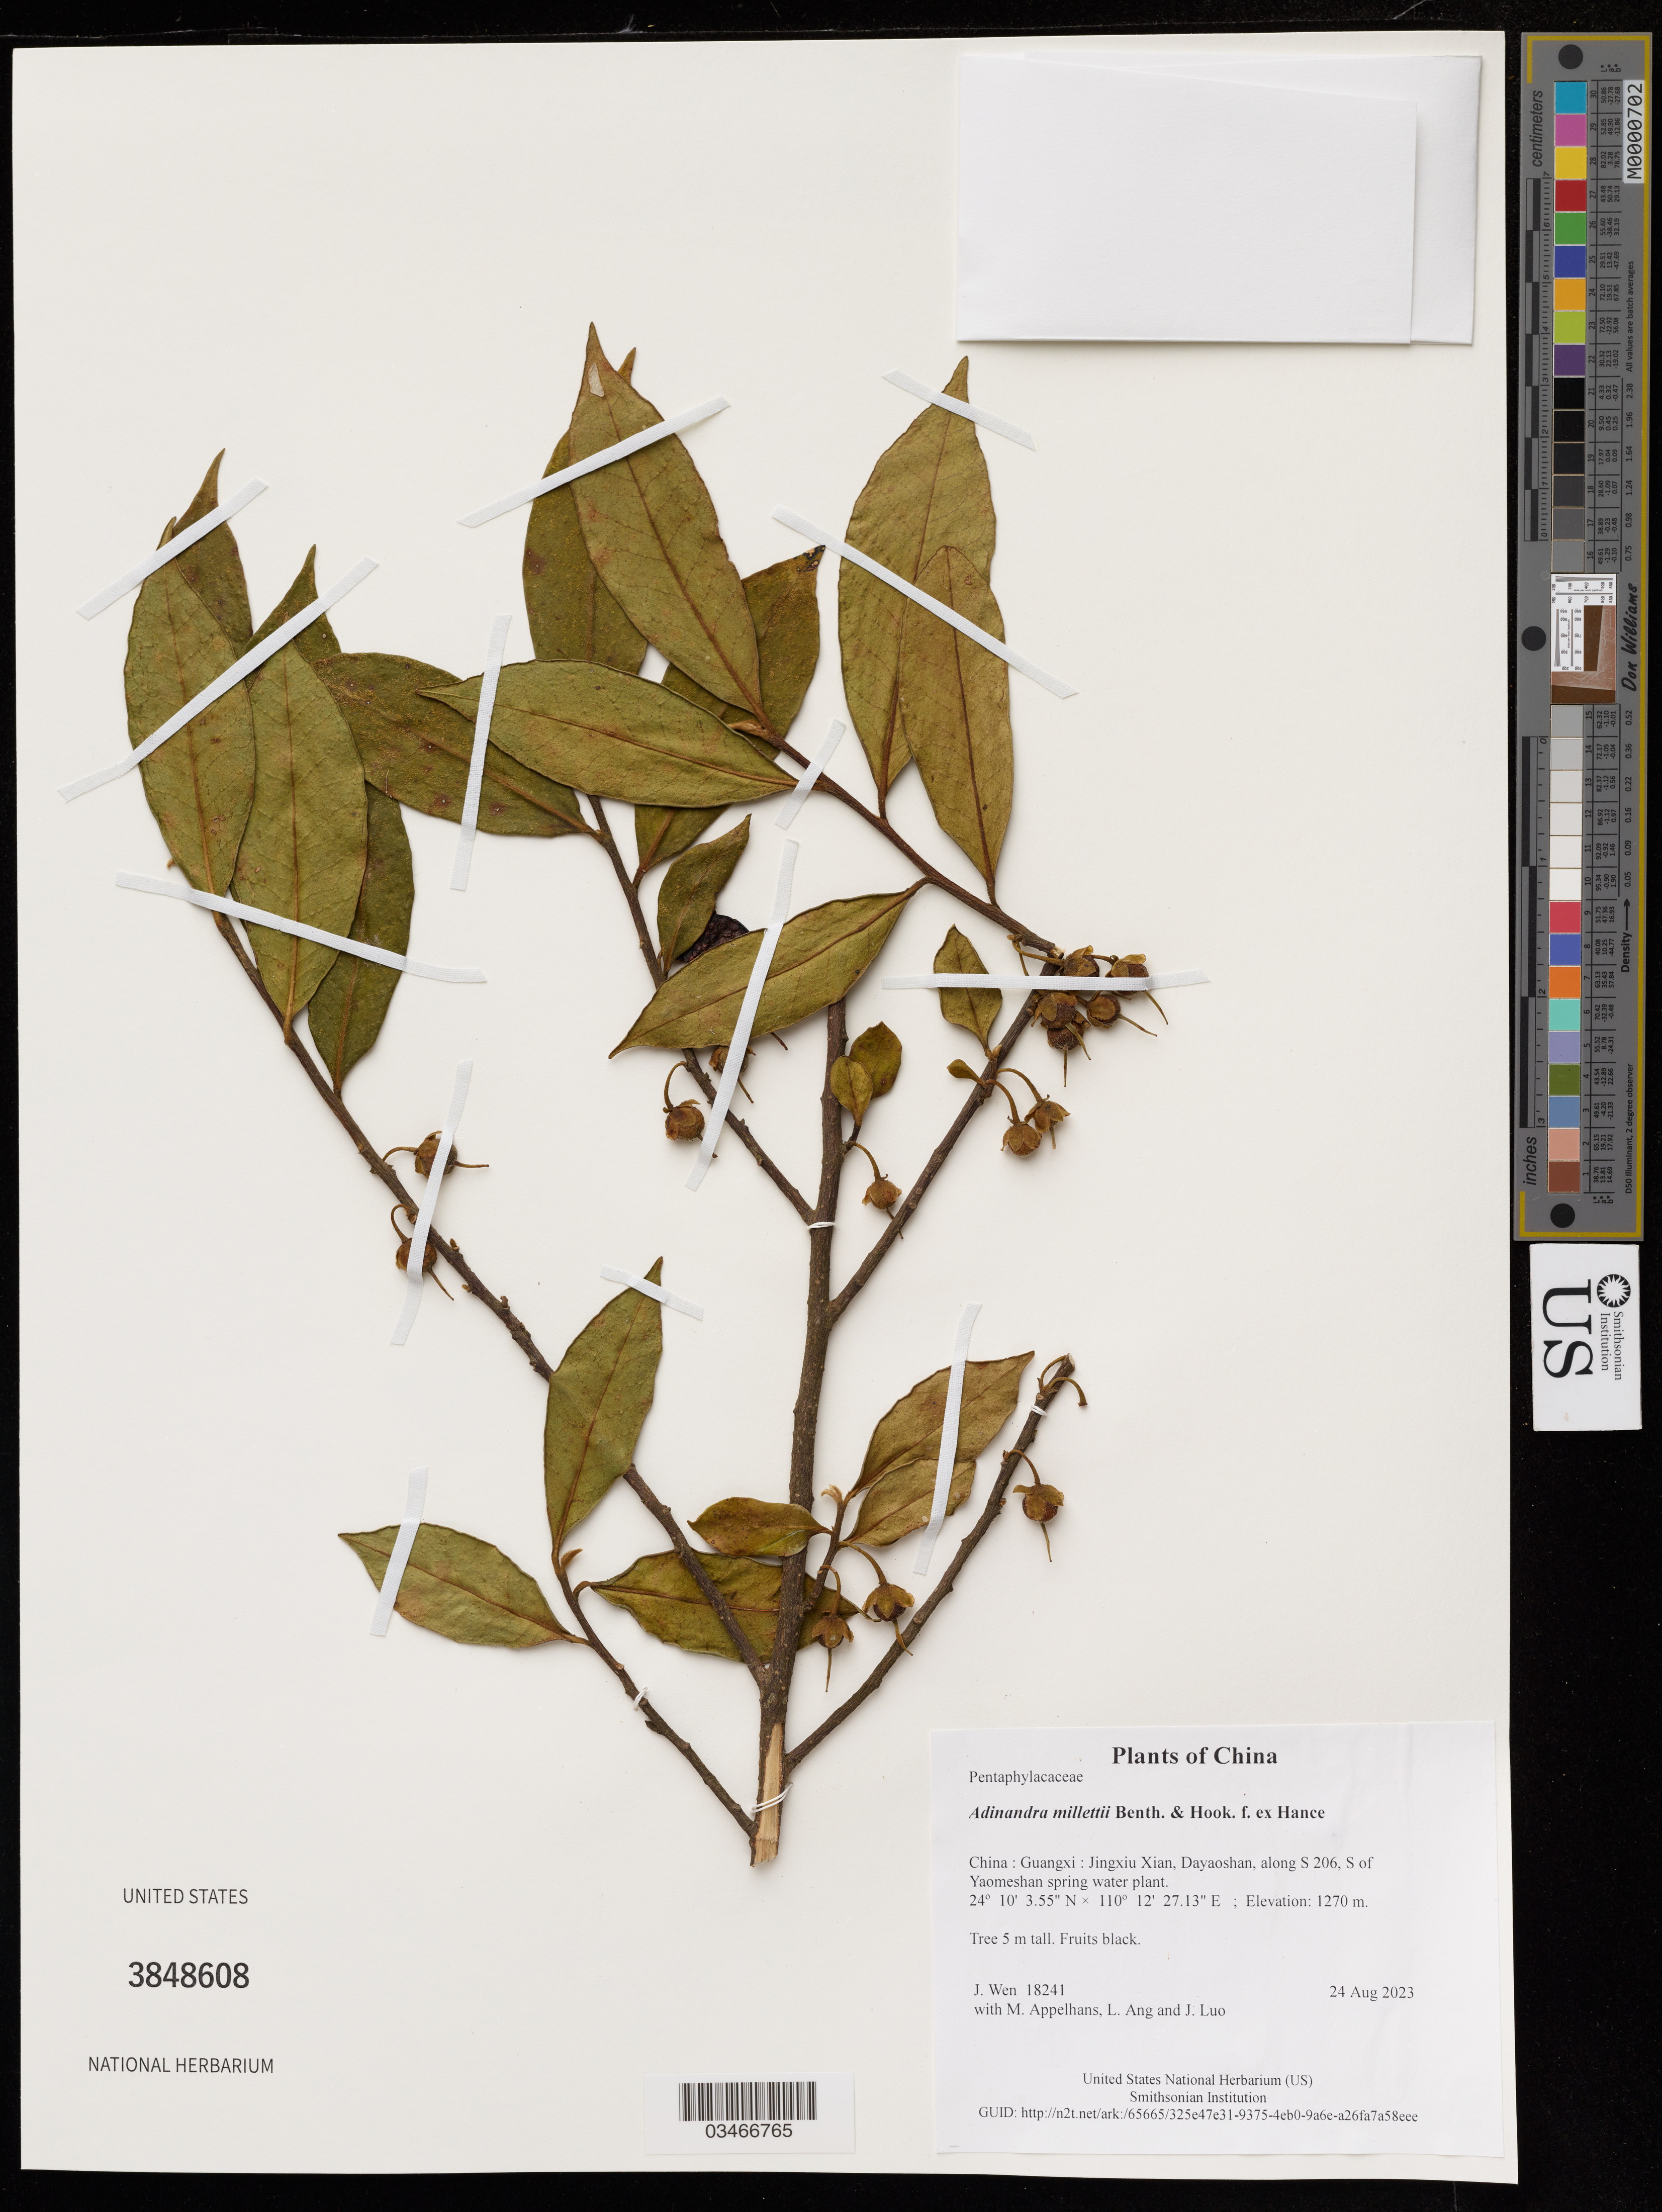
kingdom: Plantae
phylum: Tracheophyta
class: Magnoliopsida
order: Ericales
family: Pentaphylacaceae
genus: Adinandra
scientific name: Adinandra millettii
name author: Benth. & Hook. f. ex Hance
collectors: J. Wen, M. Appelhans, L. Ang & J. Luo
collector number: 18241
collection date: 2023-08-24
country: China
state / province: Guangxi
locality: Jingxiu Xian, Dayaoshan, along S 206, S of Yaomeshan spring water plant.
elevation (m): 1270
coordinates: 24.167654 N, 110.207535 E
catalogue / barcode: US 3848608